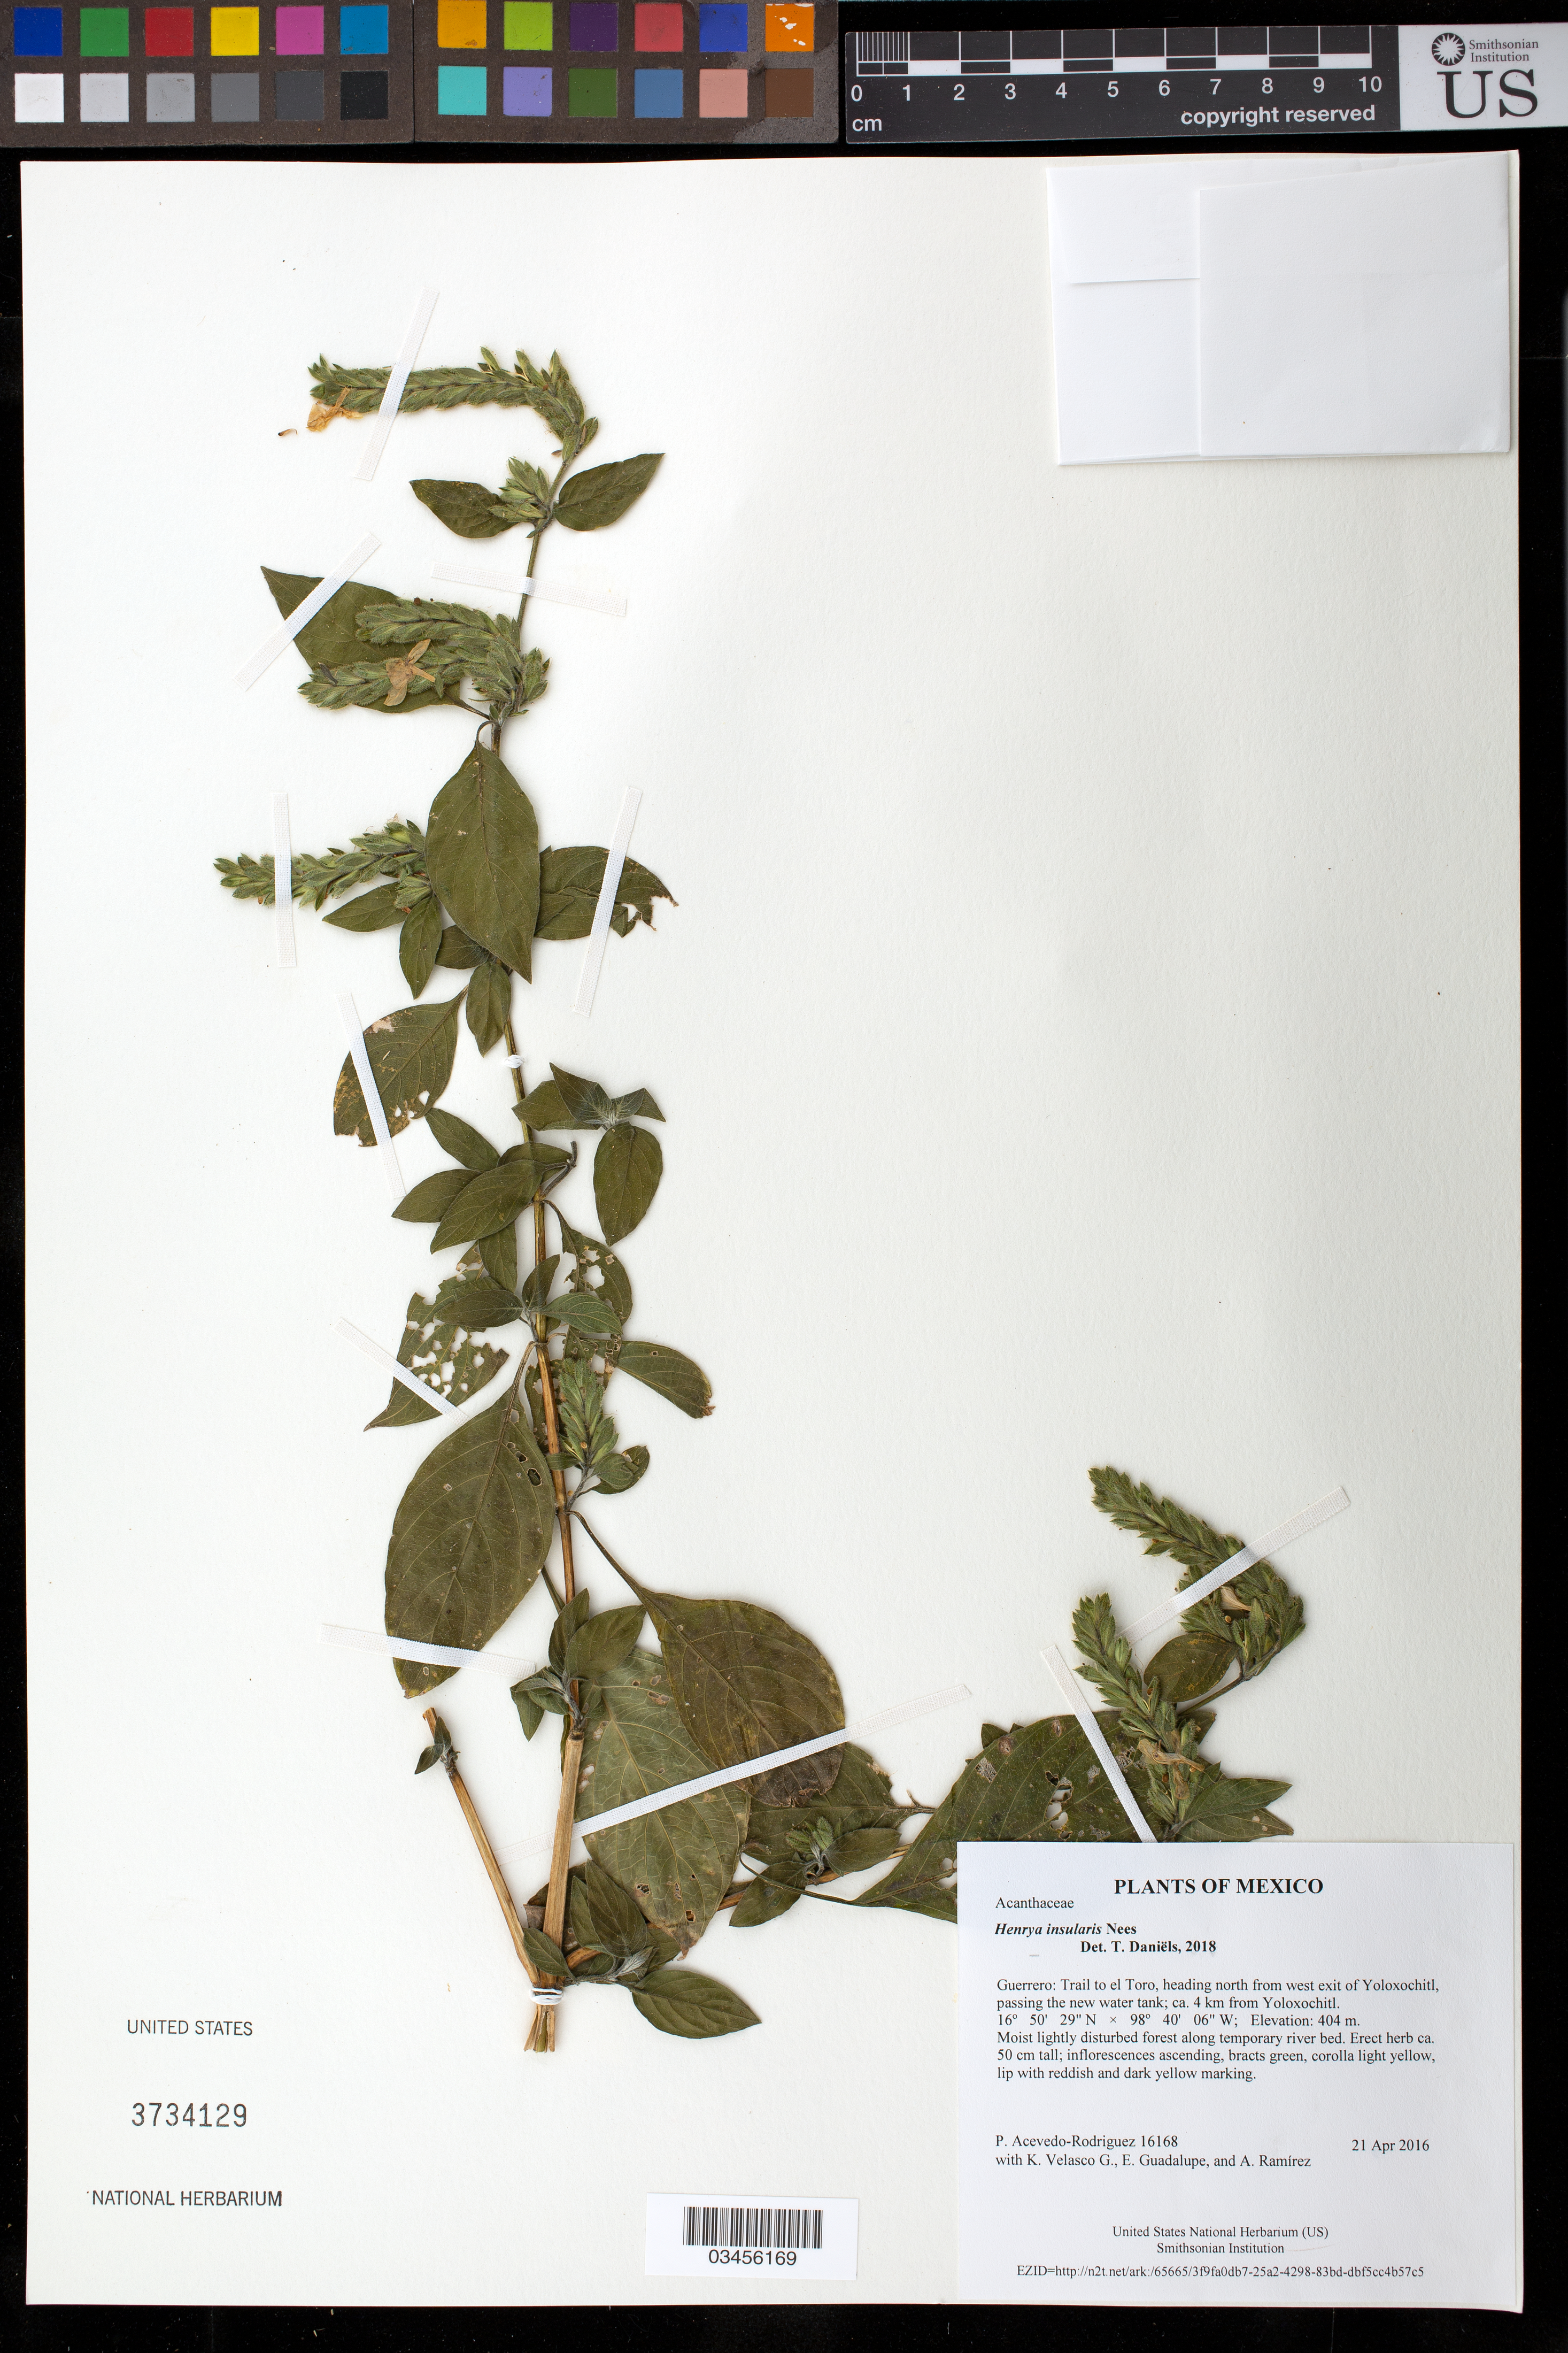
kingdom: Plantae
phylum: Tracheophyta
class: Magnoliopsida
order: Lamiales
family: Acanthaceae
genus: Henrya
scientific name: Henrya insularis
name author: Nees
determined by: Daniëls, T.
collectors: P. Acevedo-Rodr., K. Velasco G., E. Guadalupe & A. Ramírez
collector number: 16168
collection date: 2016-04-21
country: Mexico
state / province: Guerrero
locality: Trail to el Toro, heading north from west exit of Yoloxochitl, passing the new water tank; ca. 4 km from Yoloxochitl.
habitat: Moist lightly disturbed forest along temporary river bed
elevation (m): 404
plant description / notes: US, NY, MO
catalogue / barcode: US 3734129